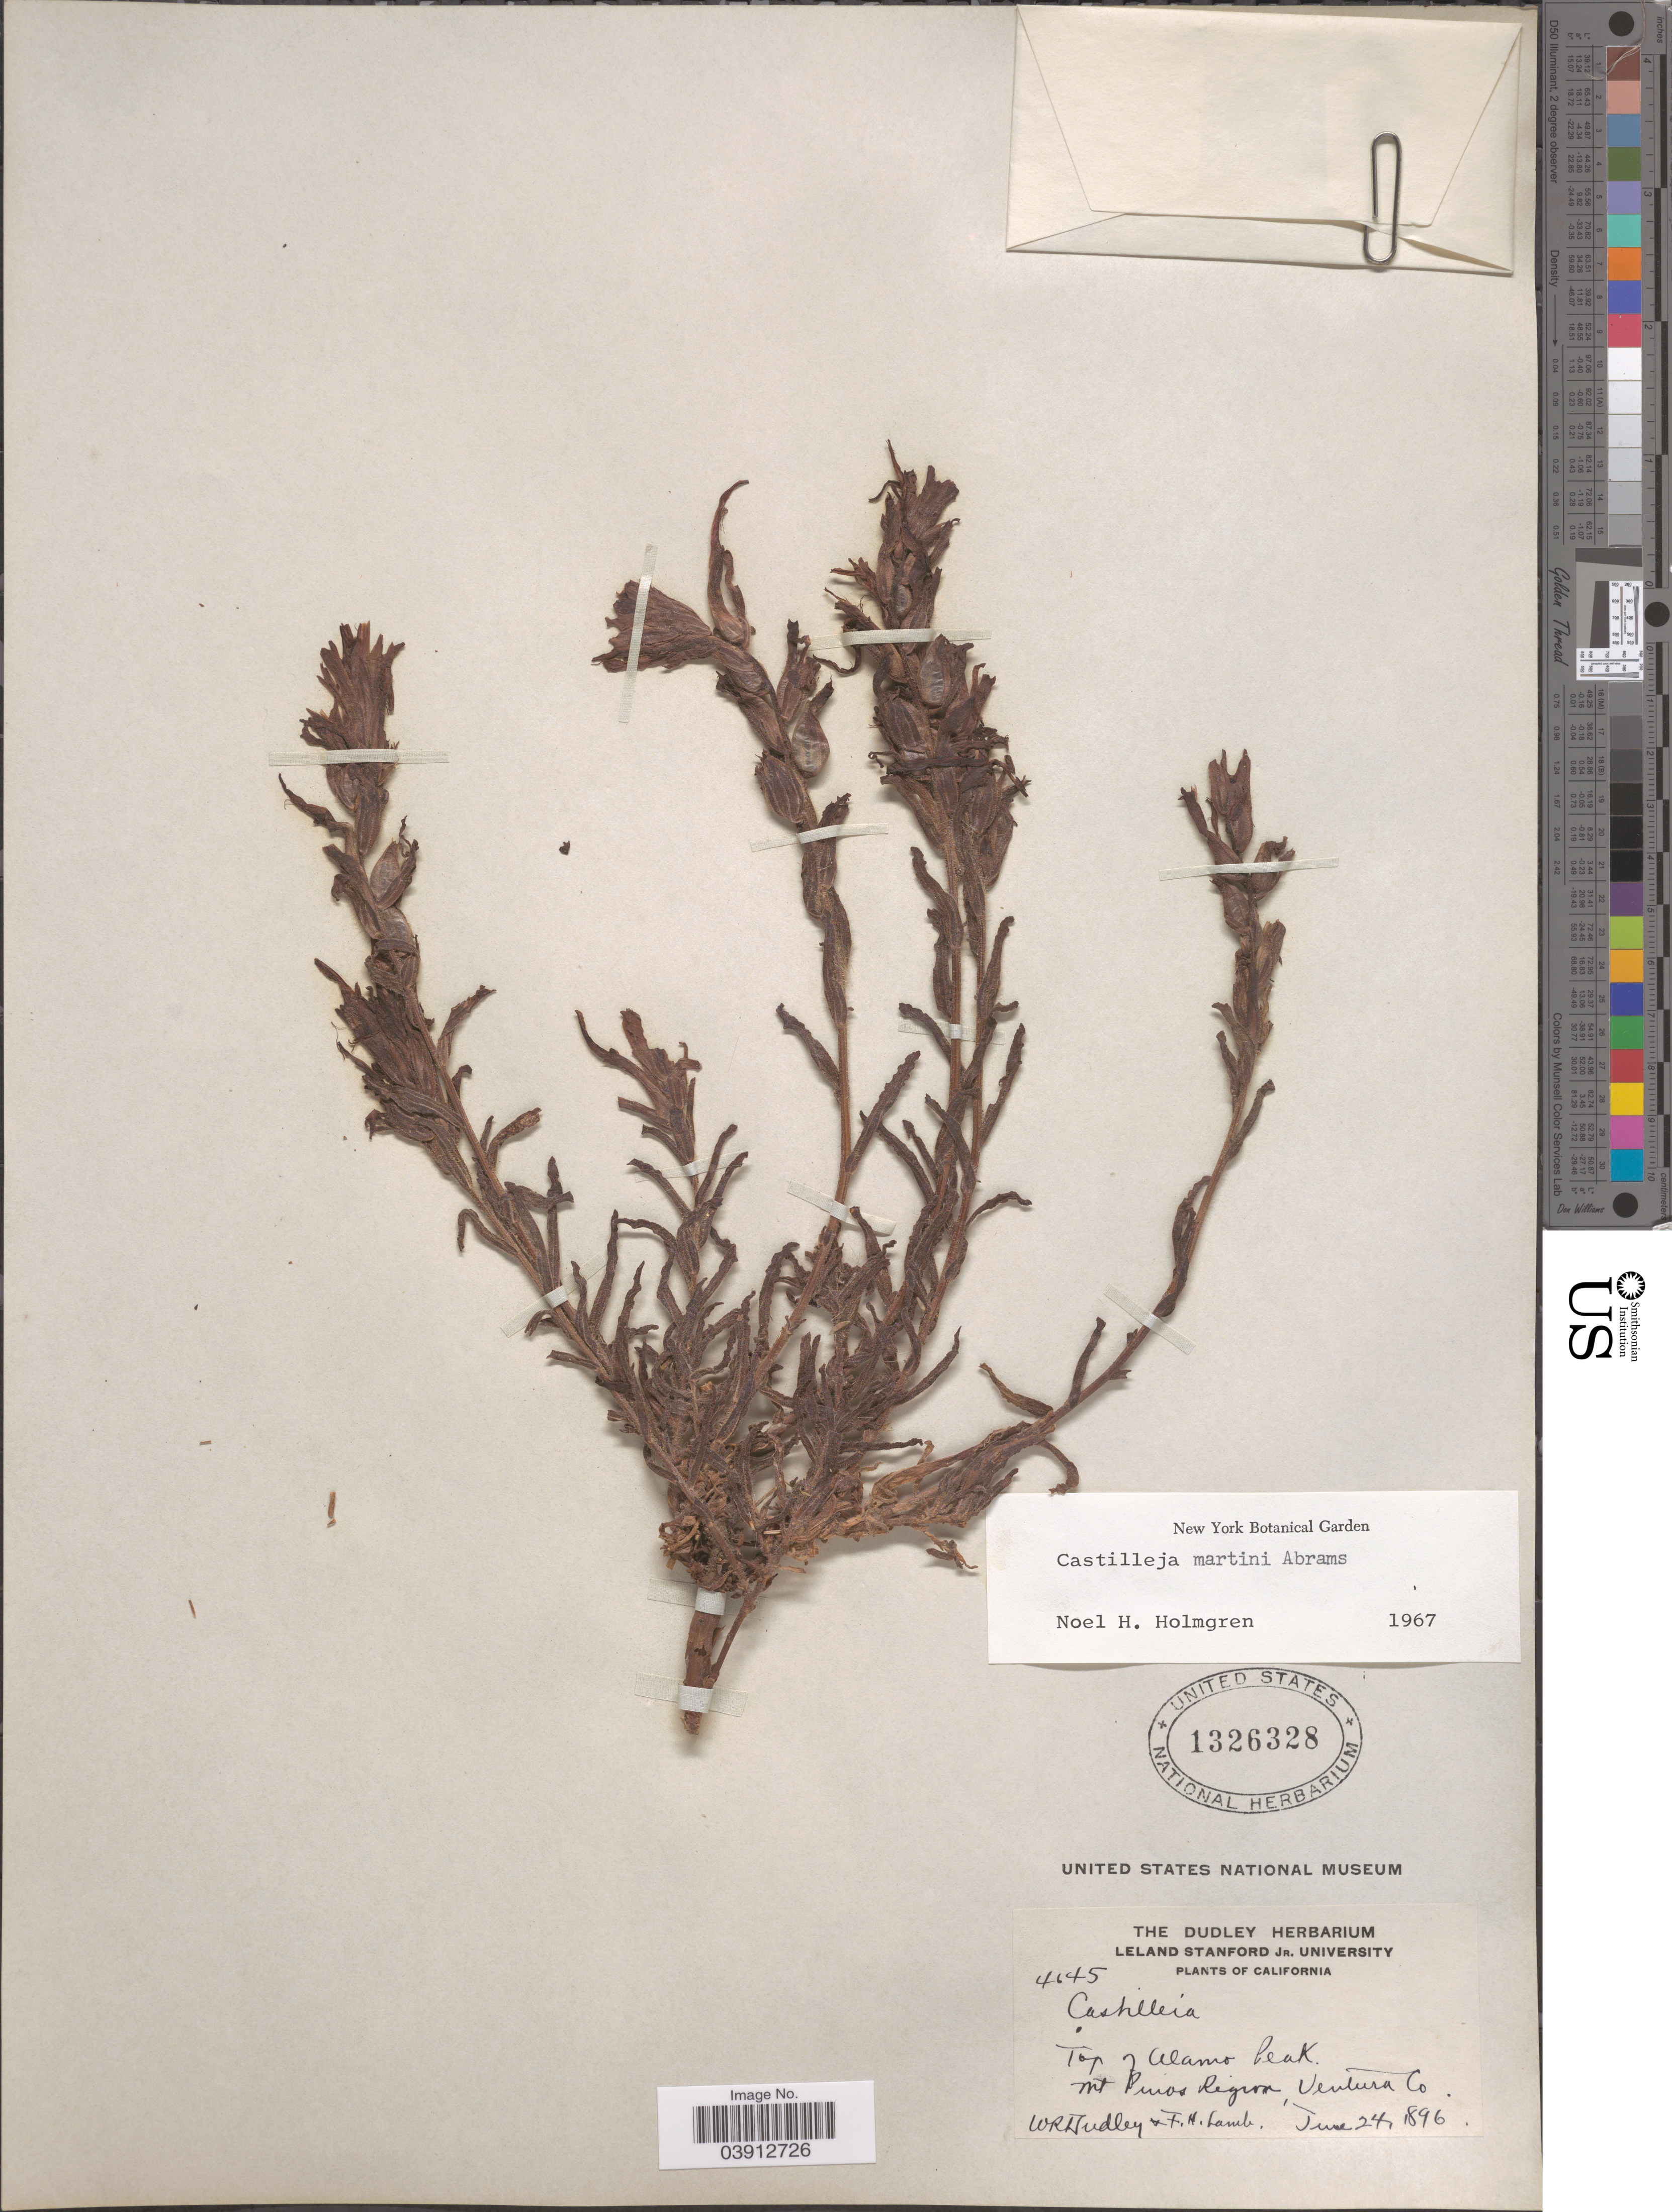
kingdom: Plantae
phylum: Tracheophyta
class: Magnoliopsida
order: Lamiales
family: Orobanchaceae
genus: Castilleja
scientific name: Castilleja martinii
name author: Abrams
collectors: W. Dudley & F. H. Lamb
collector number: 4645*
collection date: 1896-06-24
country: United States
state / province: California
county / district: Ventura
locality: Top of Alamo Peak. Mt Pinos Region, Ventura Co.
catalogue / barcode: US 1326328